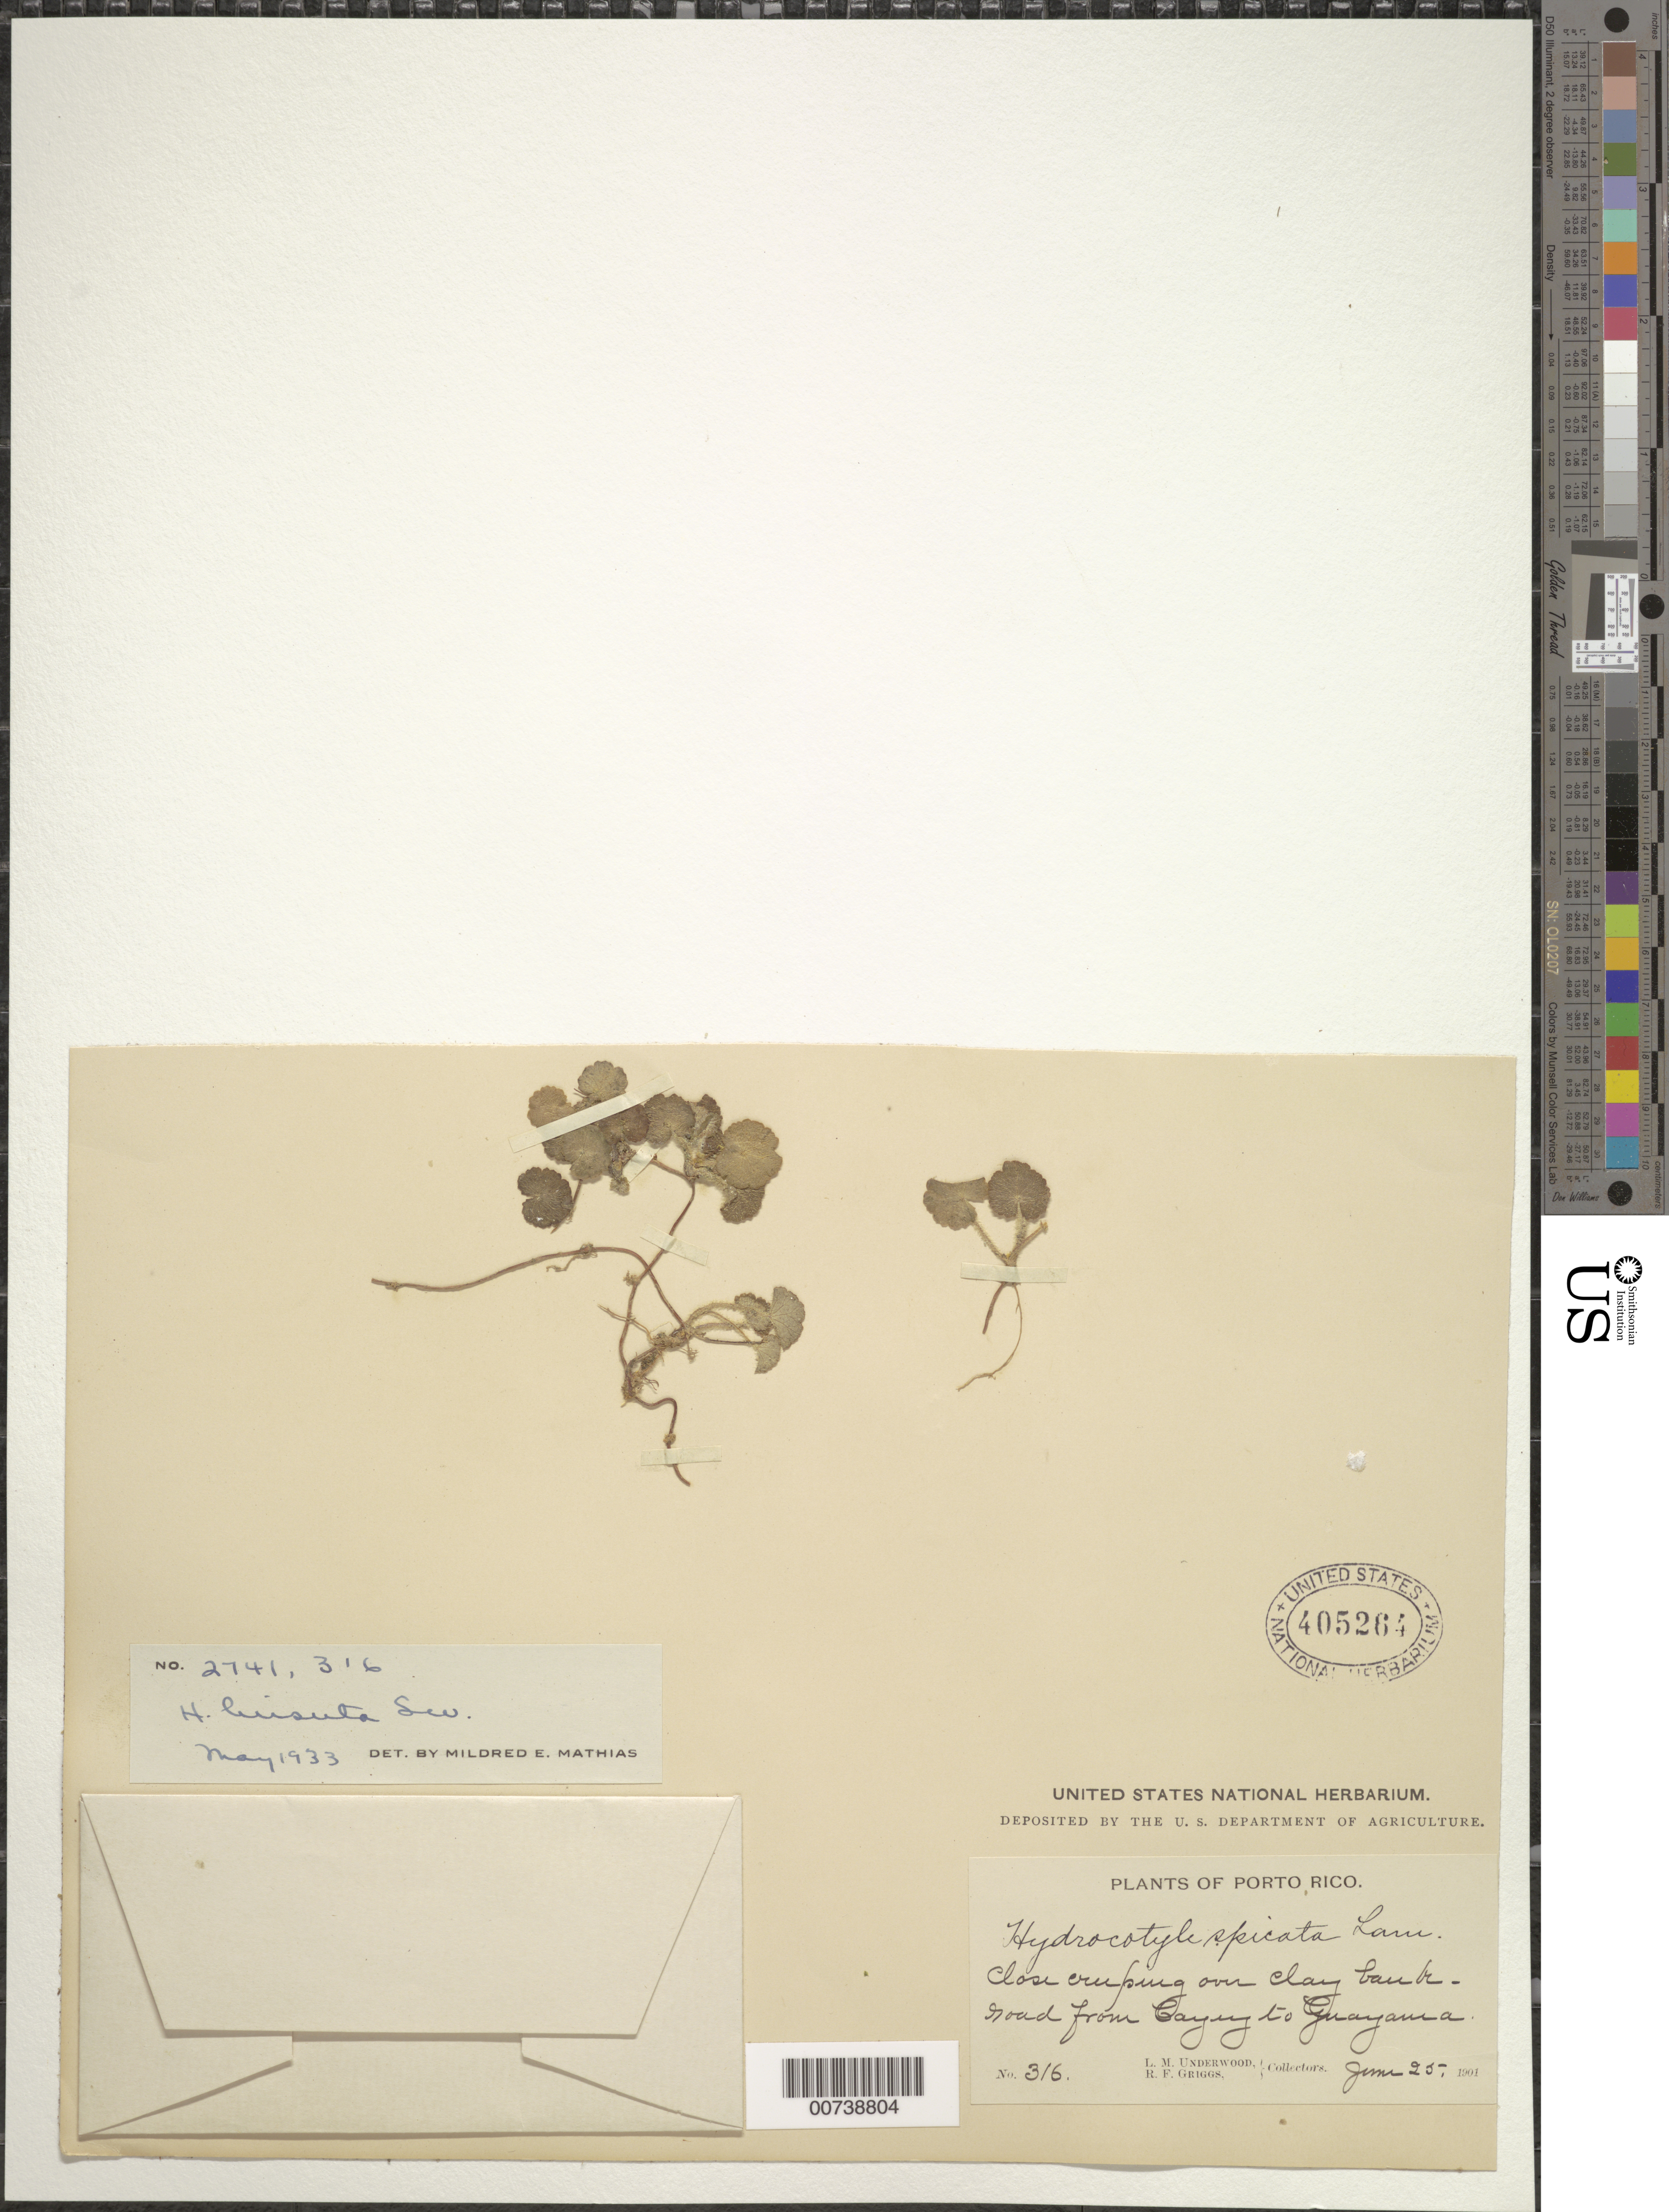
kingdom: Plantae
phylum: Tracheophyta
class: Magnoliopsida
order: Apiales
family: Araliaceae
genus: Hydrocotyle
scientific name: Hydrocotyle hirsuta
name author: Sw.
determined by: Mathias, M. E.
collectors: L. M. Underwood & R. F. Griggs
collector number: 316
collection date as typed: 25 Jun 1901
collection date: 1901-06-25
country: Puerto Rico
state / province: Cayey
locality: Road from cayey to Guayama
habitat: Close creeping over clay bank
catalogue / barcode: US 405264